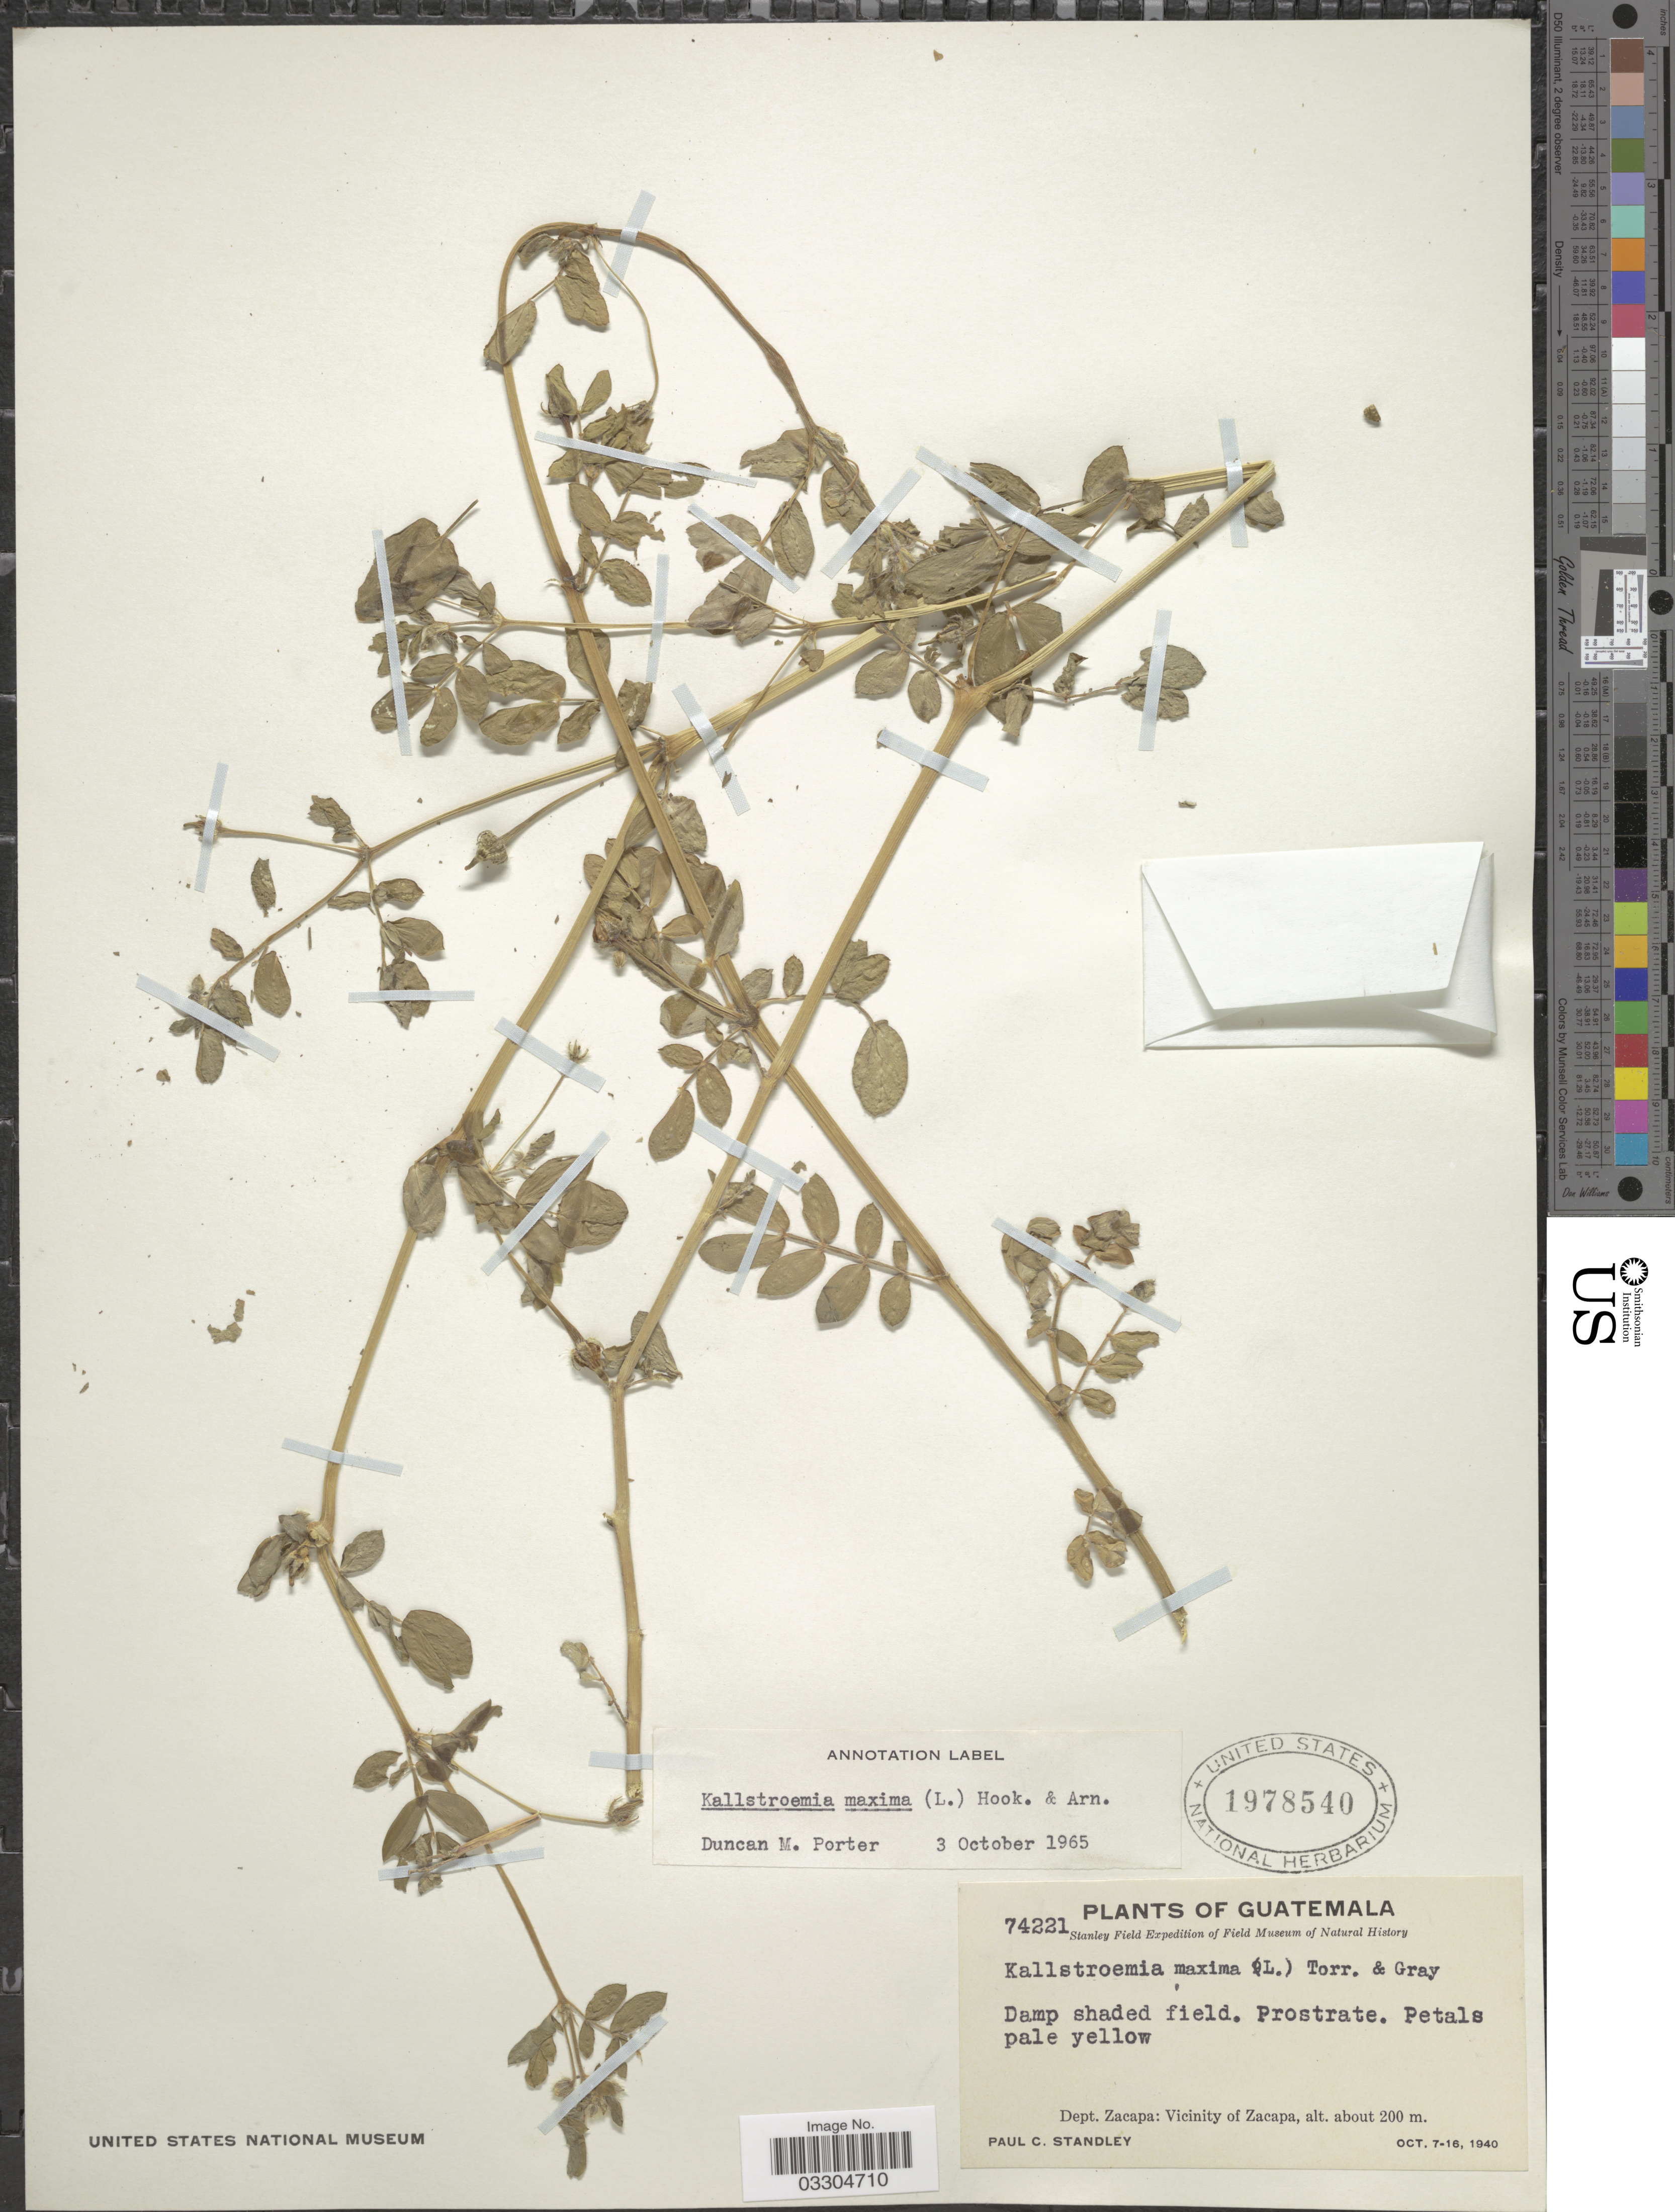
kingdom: Plantae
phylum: Tracheophyta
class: Magnoliopsida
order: Zygophyllales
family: Zygophyllaceae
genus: Kallstroemia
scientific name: Kallstroemia maxima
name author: (L.) Hook. & Arn.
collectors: P. C. Standley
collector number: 74221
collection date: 1940-10-07/1940-10-16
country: Guatemala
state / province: Zacapa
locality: Dept. Zacapa: Vicinity of Zacapa.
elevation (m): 200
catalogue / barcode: US 1978540